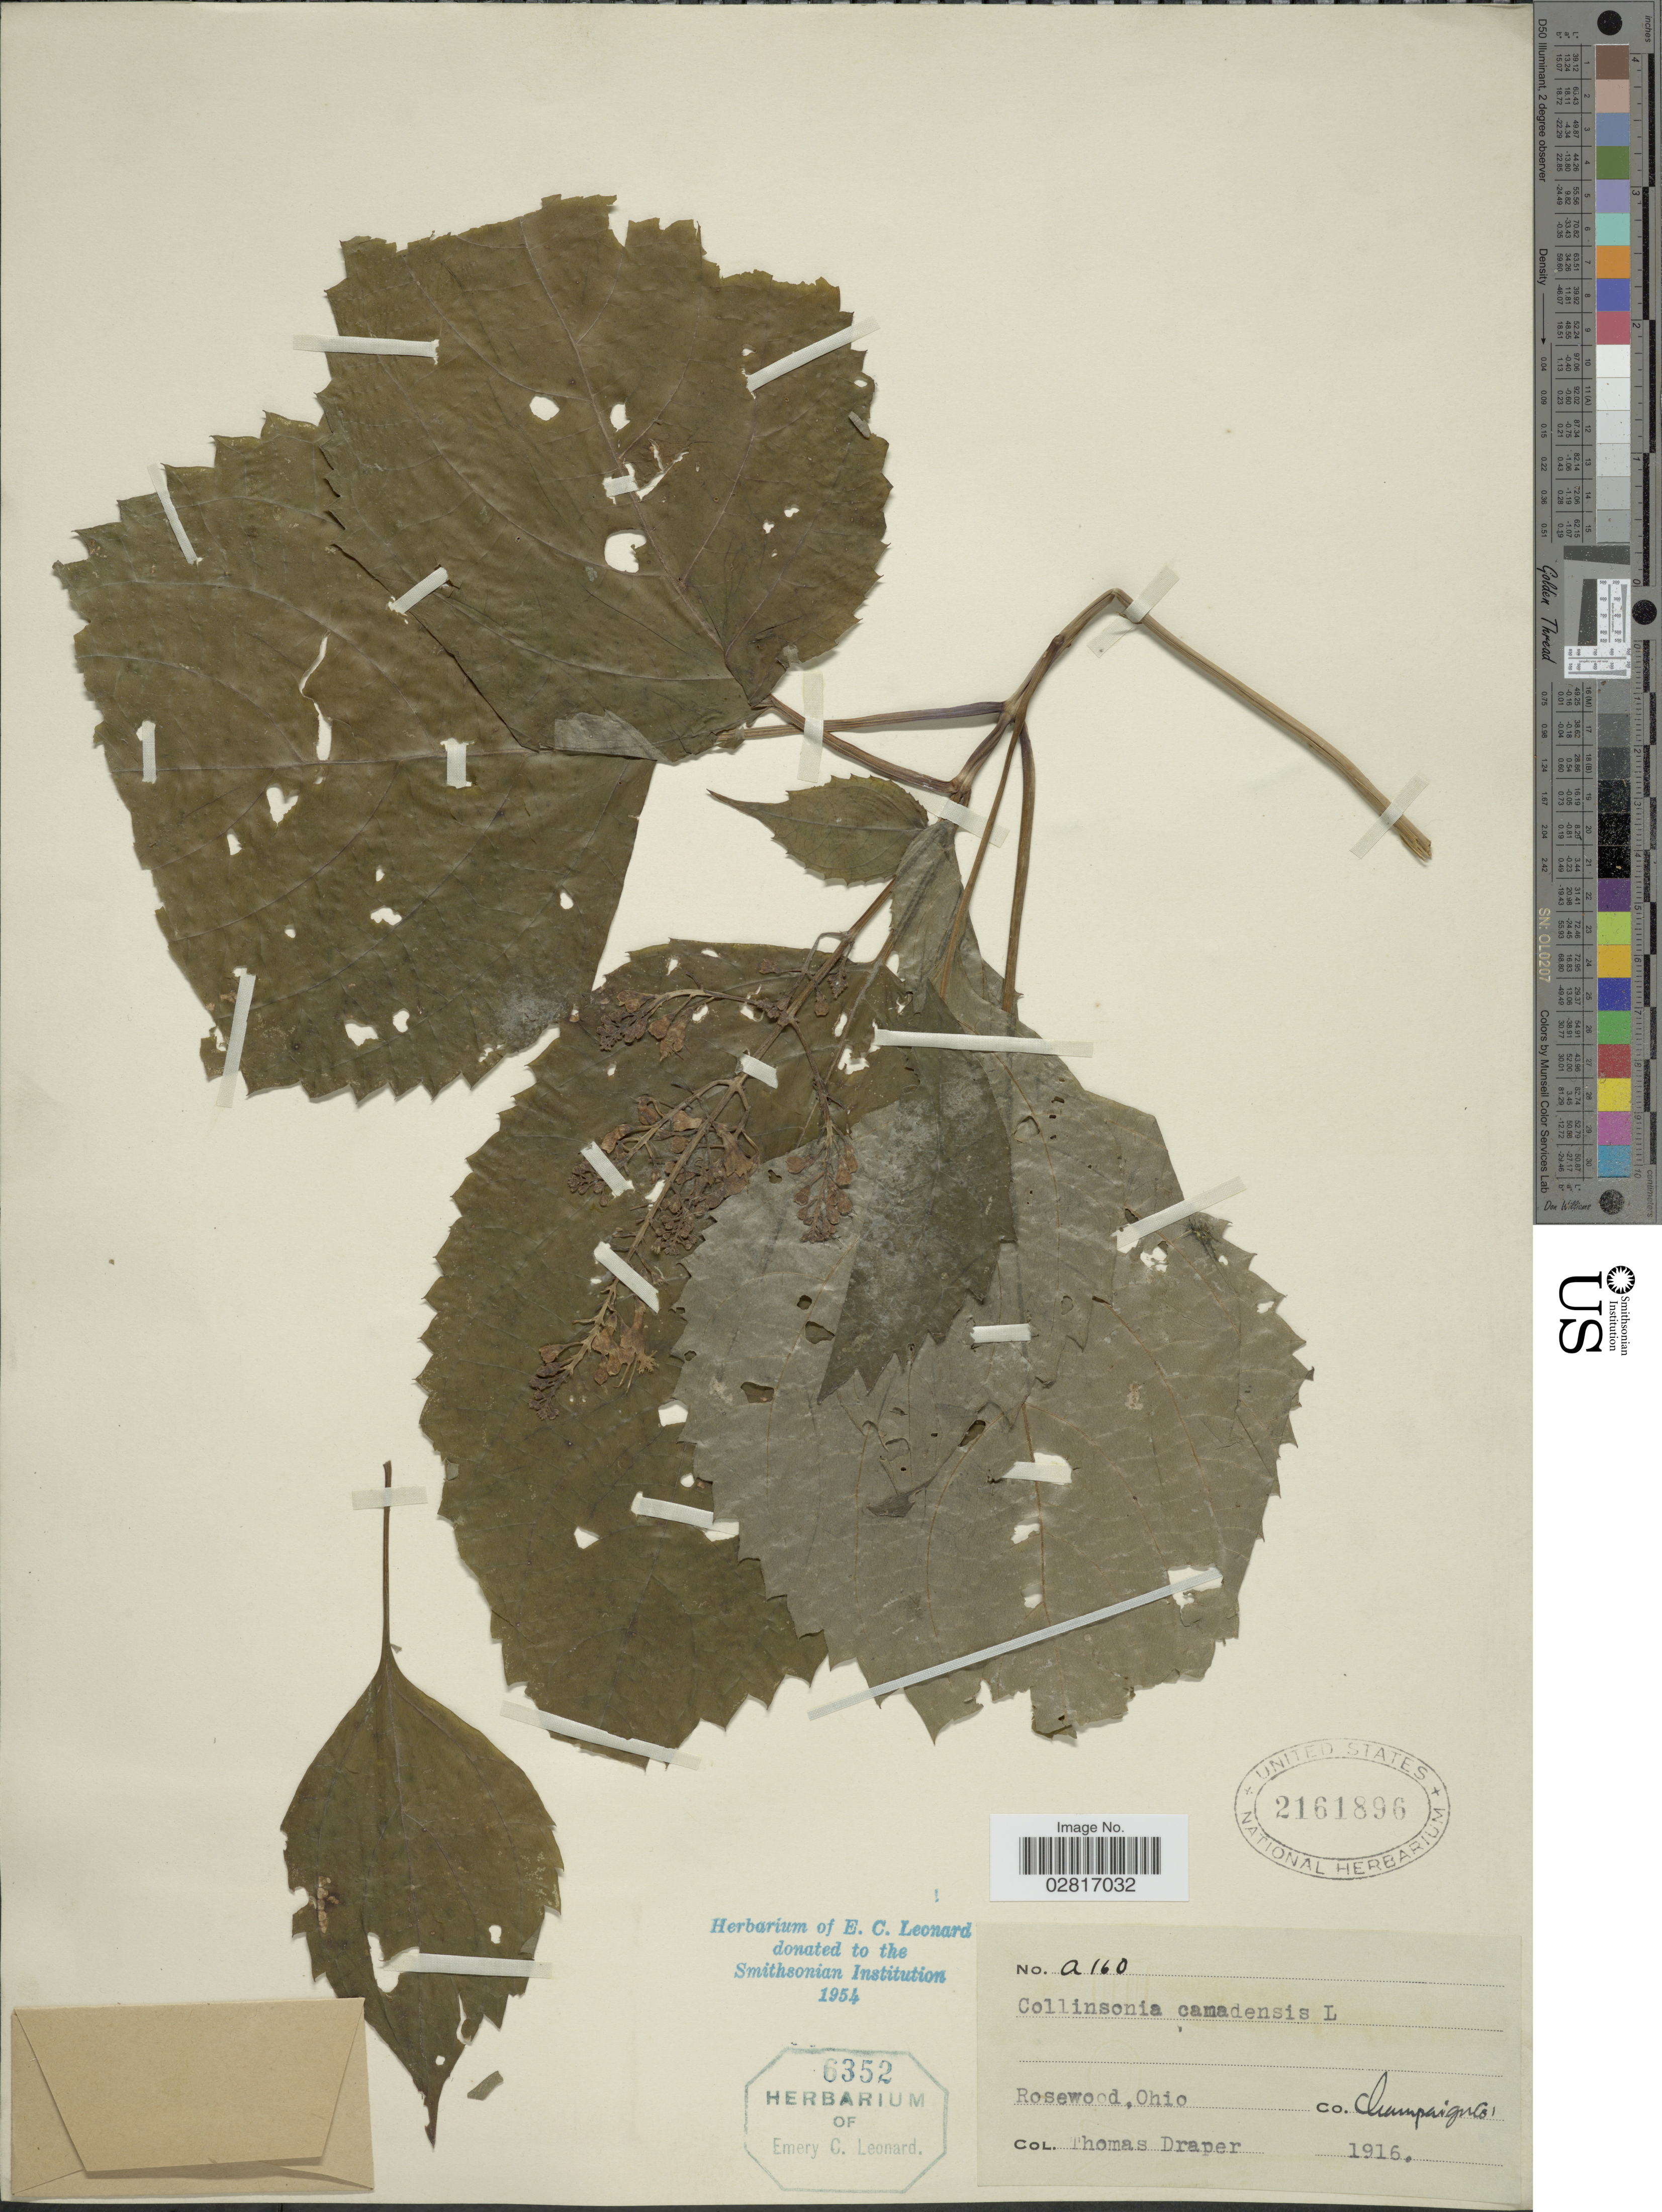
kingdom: Plantae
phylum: Tracheophyta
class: Magnoliopsida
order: Lamiales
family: Lamiaceae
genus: Collinsonia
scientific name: Collinsonia canadensis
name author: L.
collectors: T. Draper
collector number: a160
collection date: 1916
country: United States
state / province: Ohio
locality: Rosewood, Champaign Co.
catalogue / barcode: US 2161896